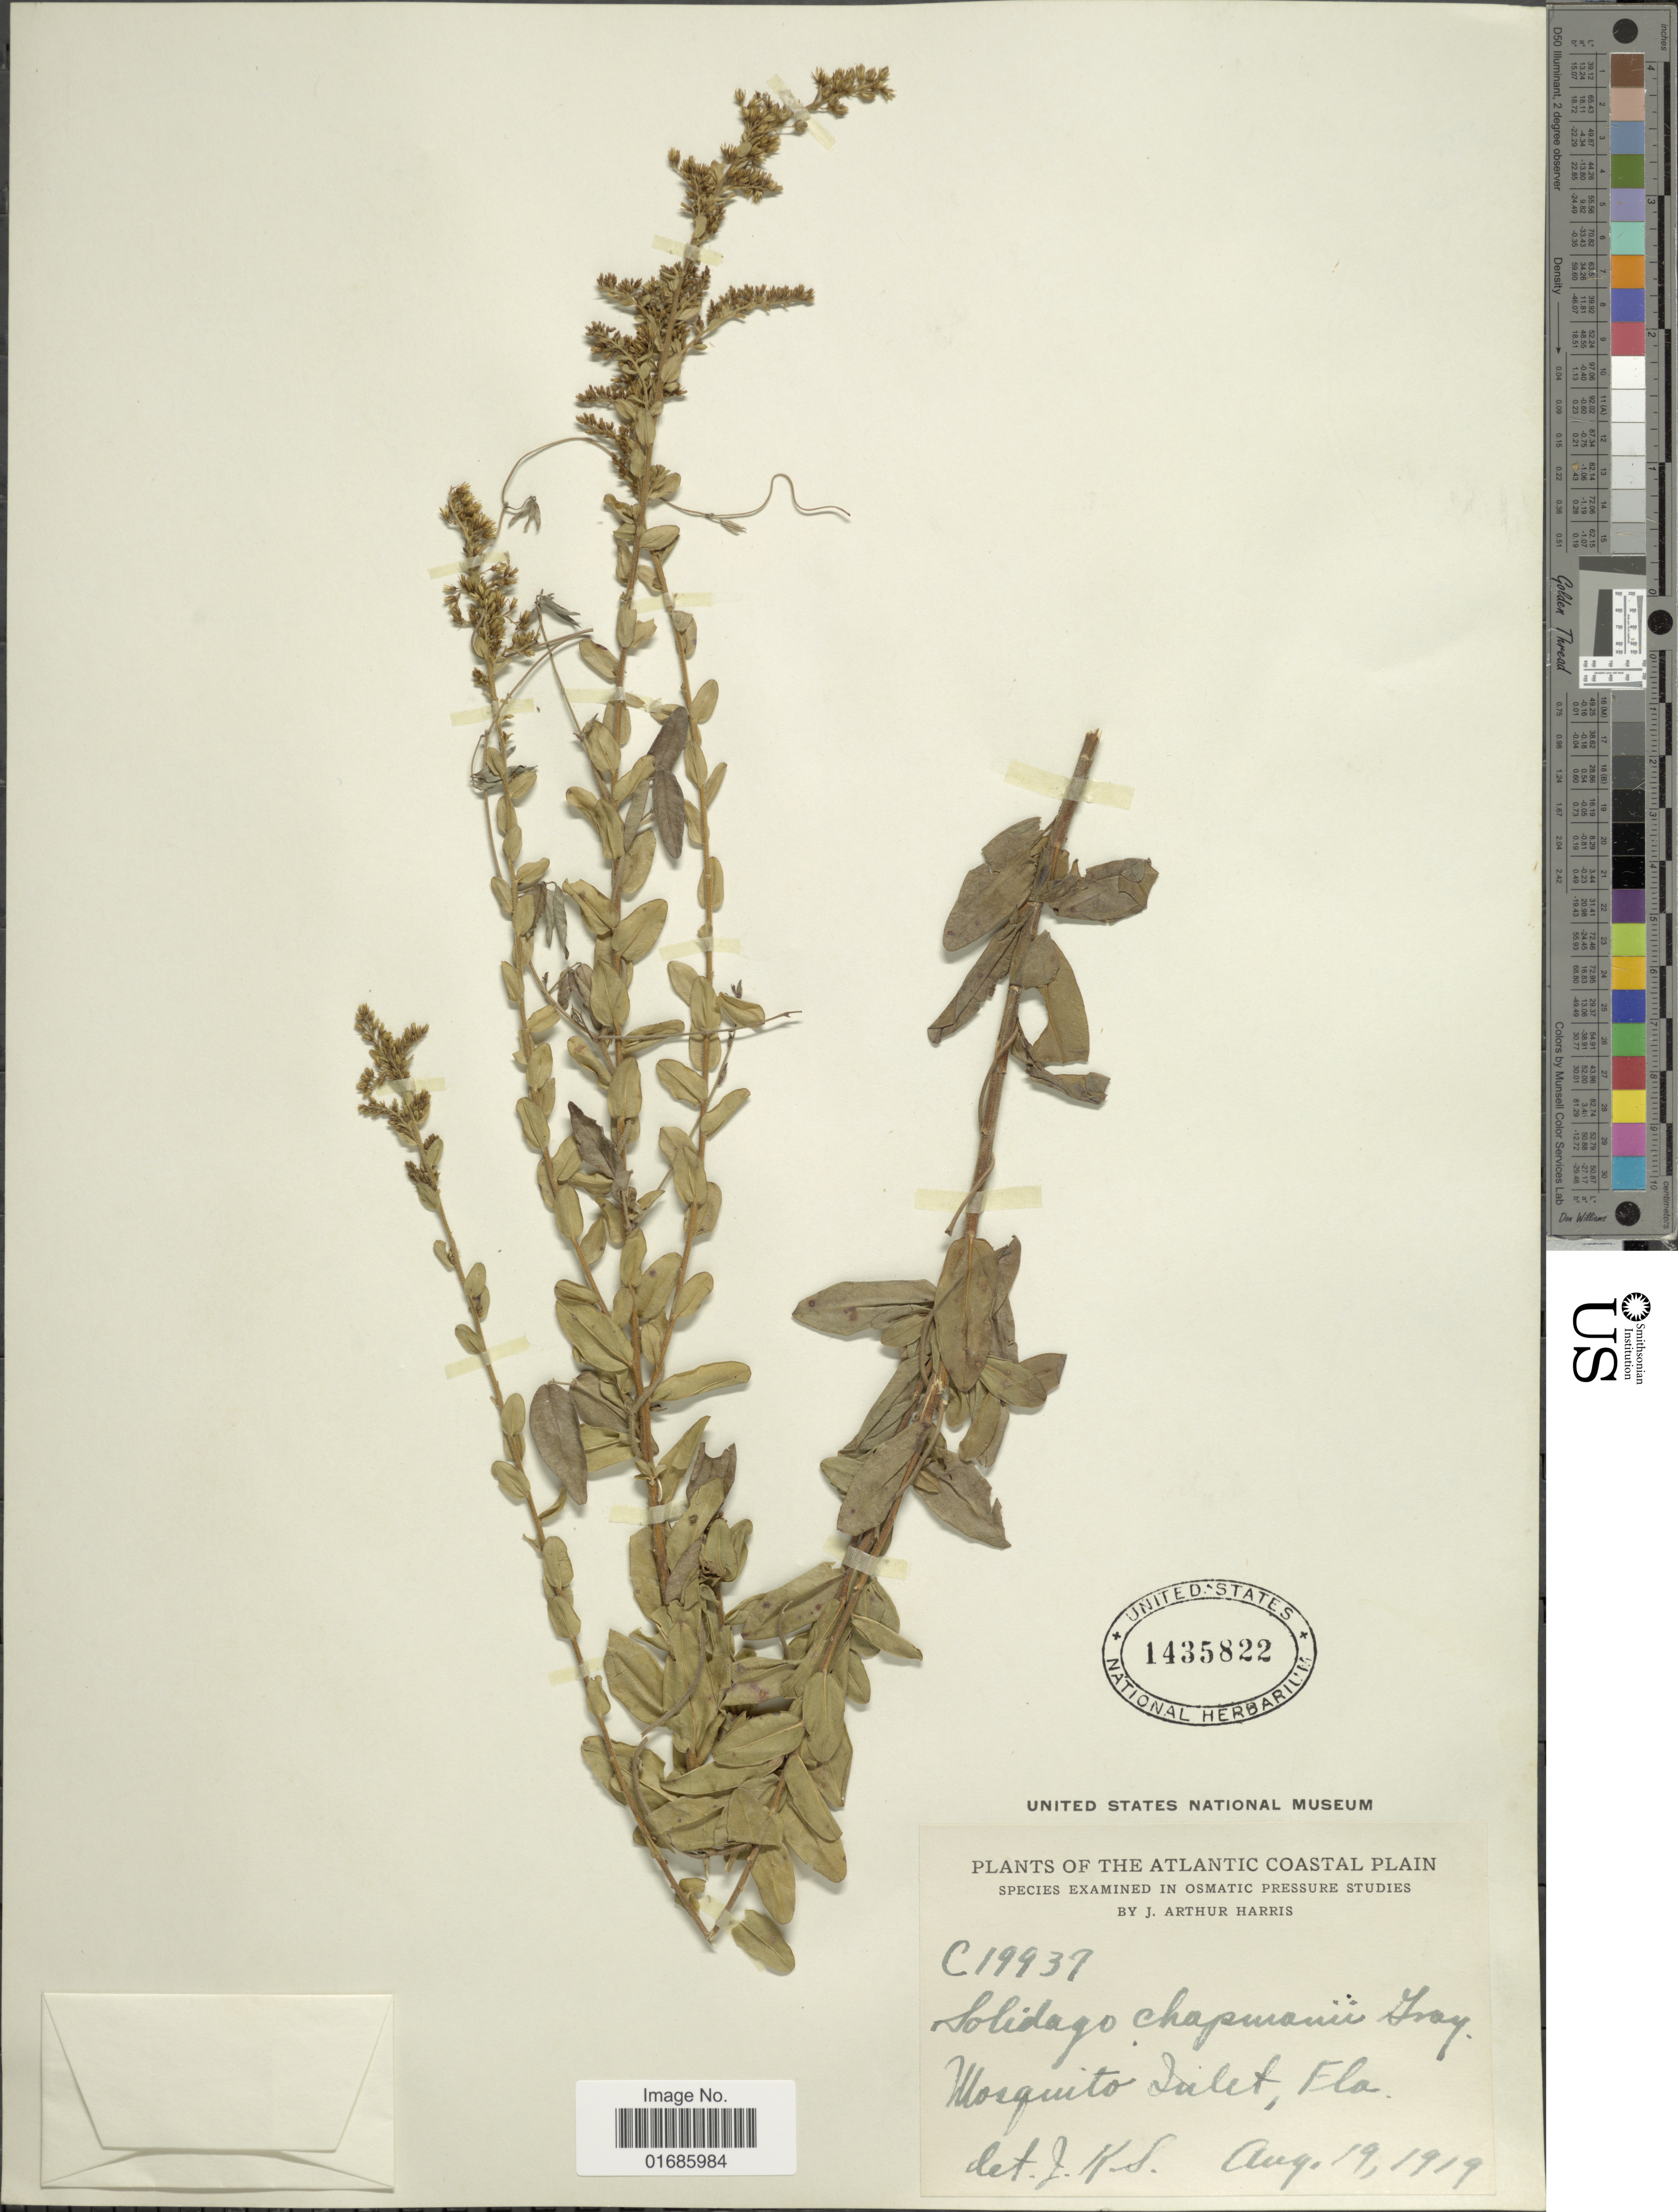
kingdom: Plantae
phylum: Tracheophyta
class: Magnoliopsida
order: Asterales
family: Asteraceae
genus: Solidago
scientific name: Solidago chapmanii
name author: Torr. & A. Gray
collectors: A. Harris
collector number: C19937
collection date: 1919-08-19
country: United States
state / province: Florida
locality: Atlantic Coastal Plain, Mosquito Inlet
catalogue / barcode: US 1435822